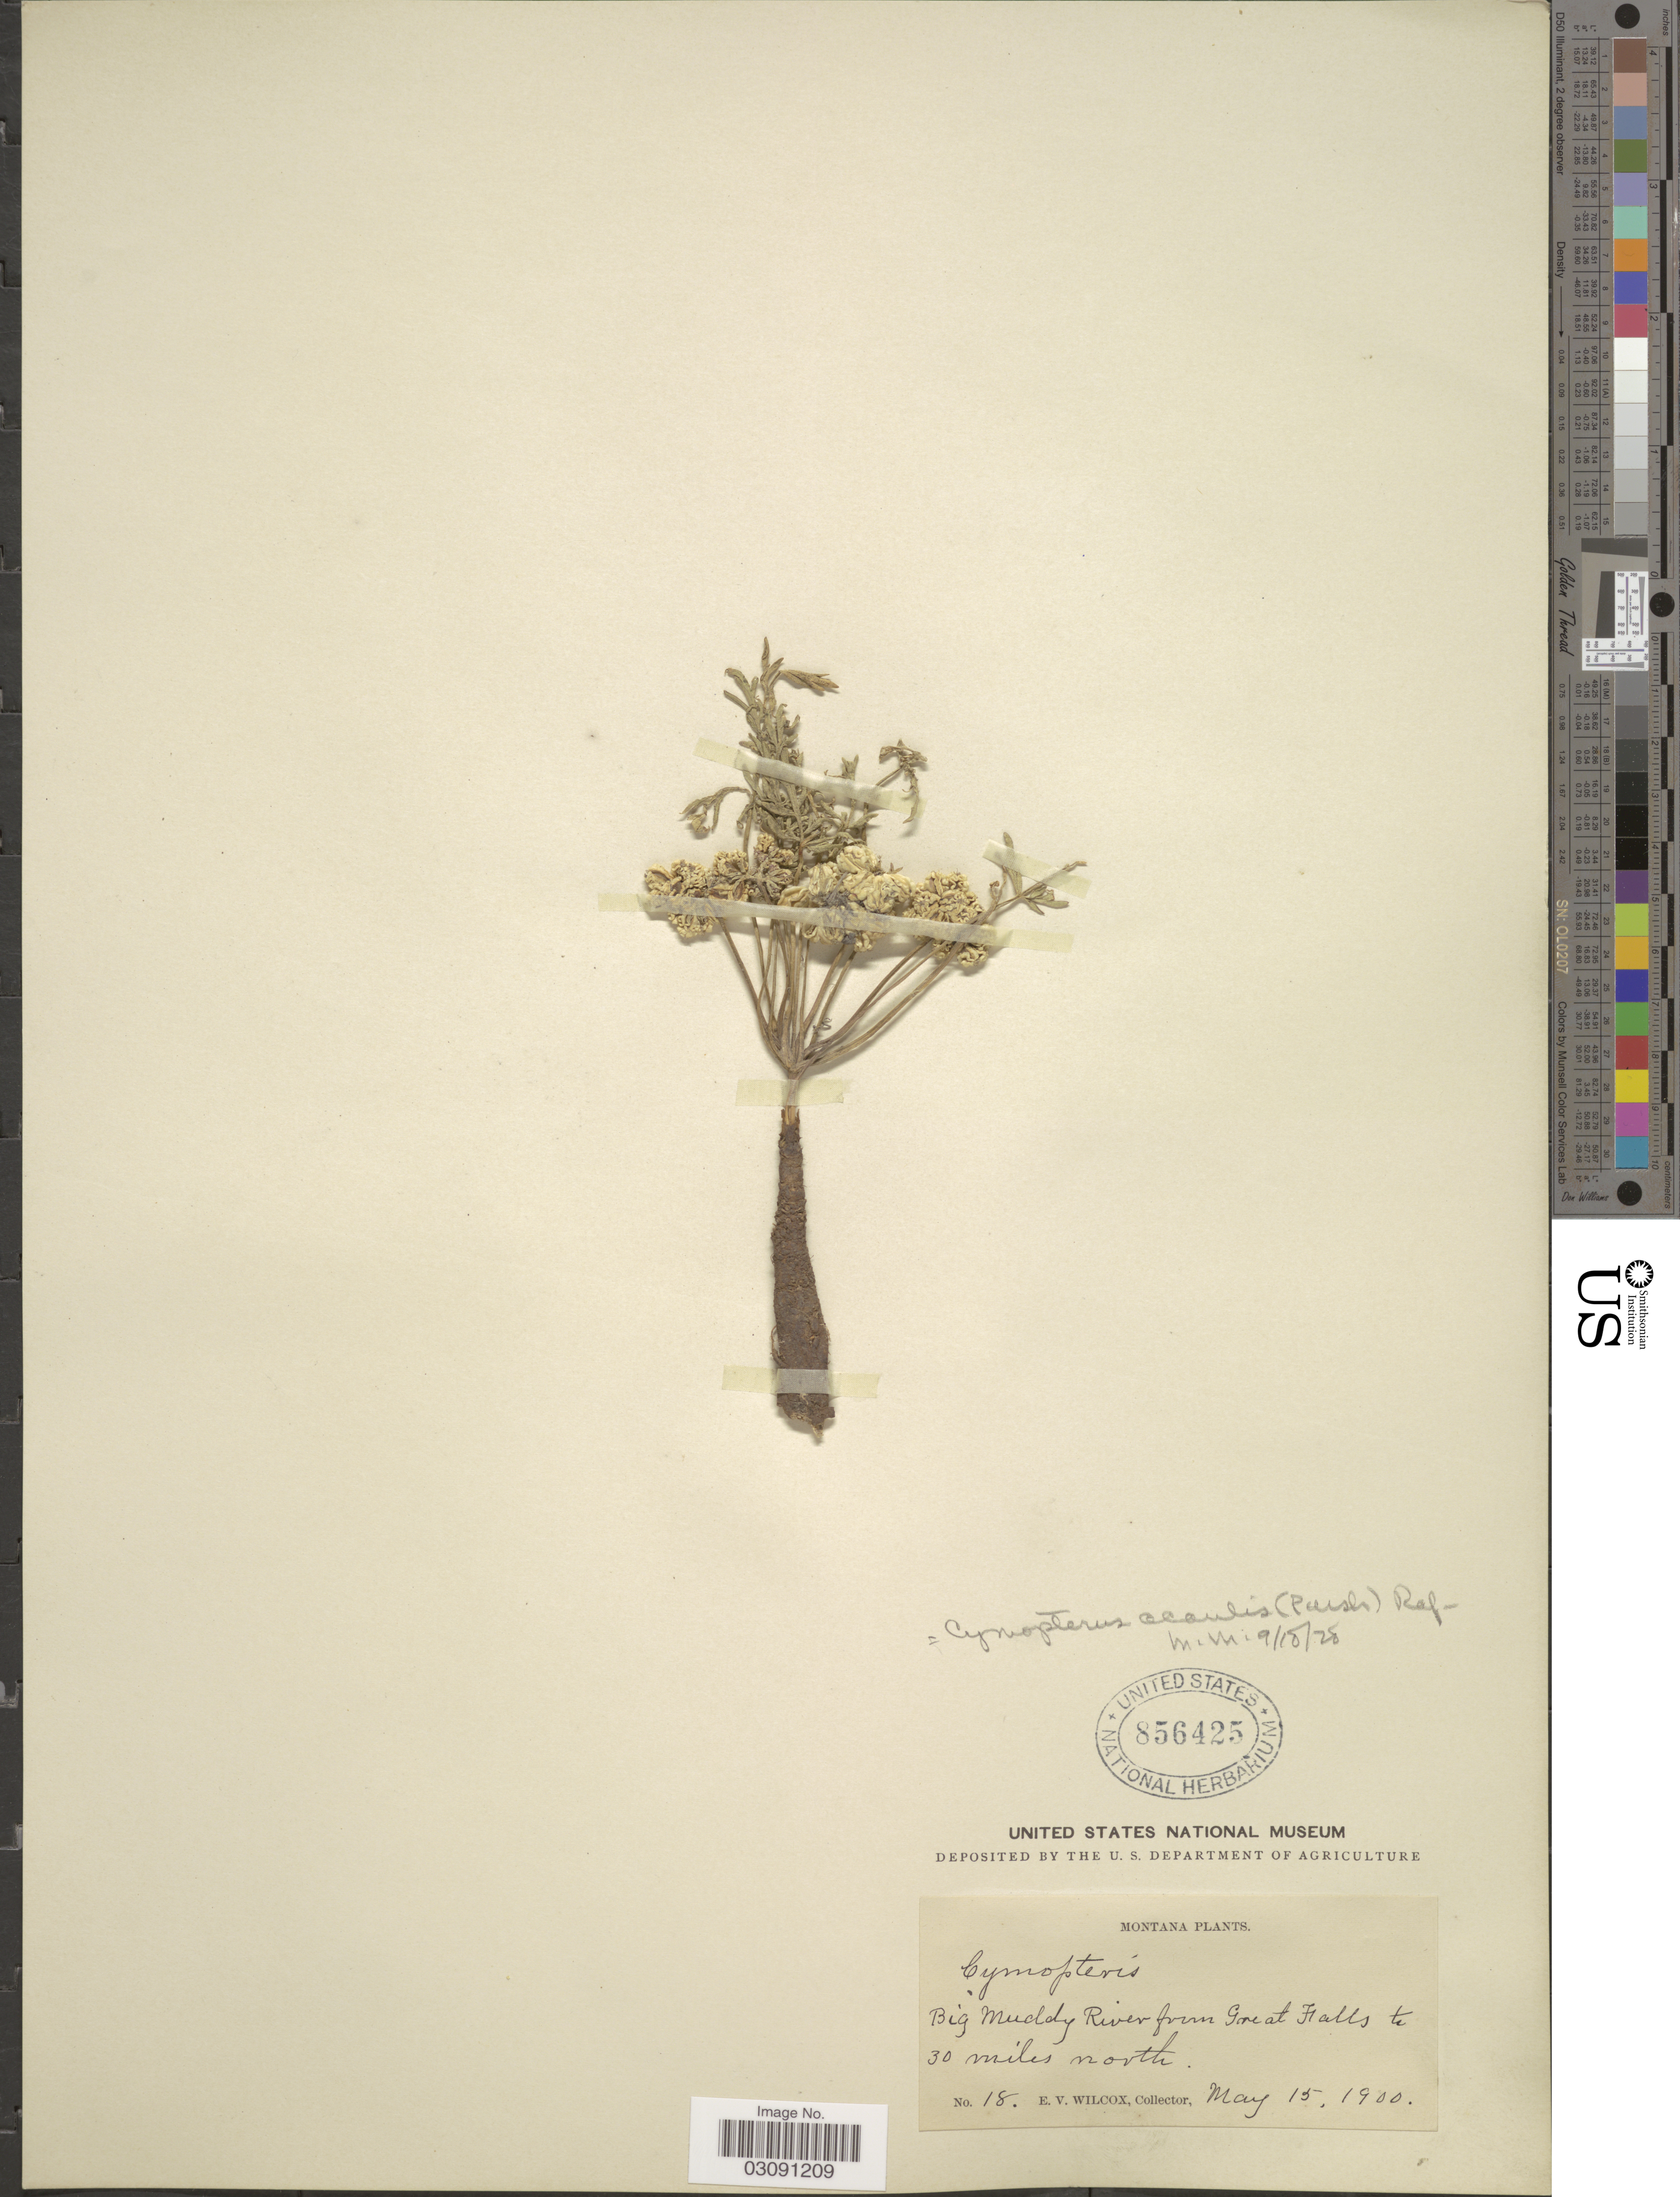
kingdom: Plantae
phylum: Tracheophyta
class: Magnoliopsida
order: Apiales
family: Apiaceae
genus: Cymopterus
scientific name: Cymopterus acaulis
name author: (Pursh) Raf.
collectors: E. V. Wilcox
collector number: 18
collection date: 1900-05-15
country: United States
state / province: Montana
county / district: Cascade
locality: Big Muddy River from Great Falls to 30 miles north.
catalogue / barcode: US 856425